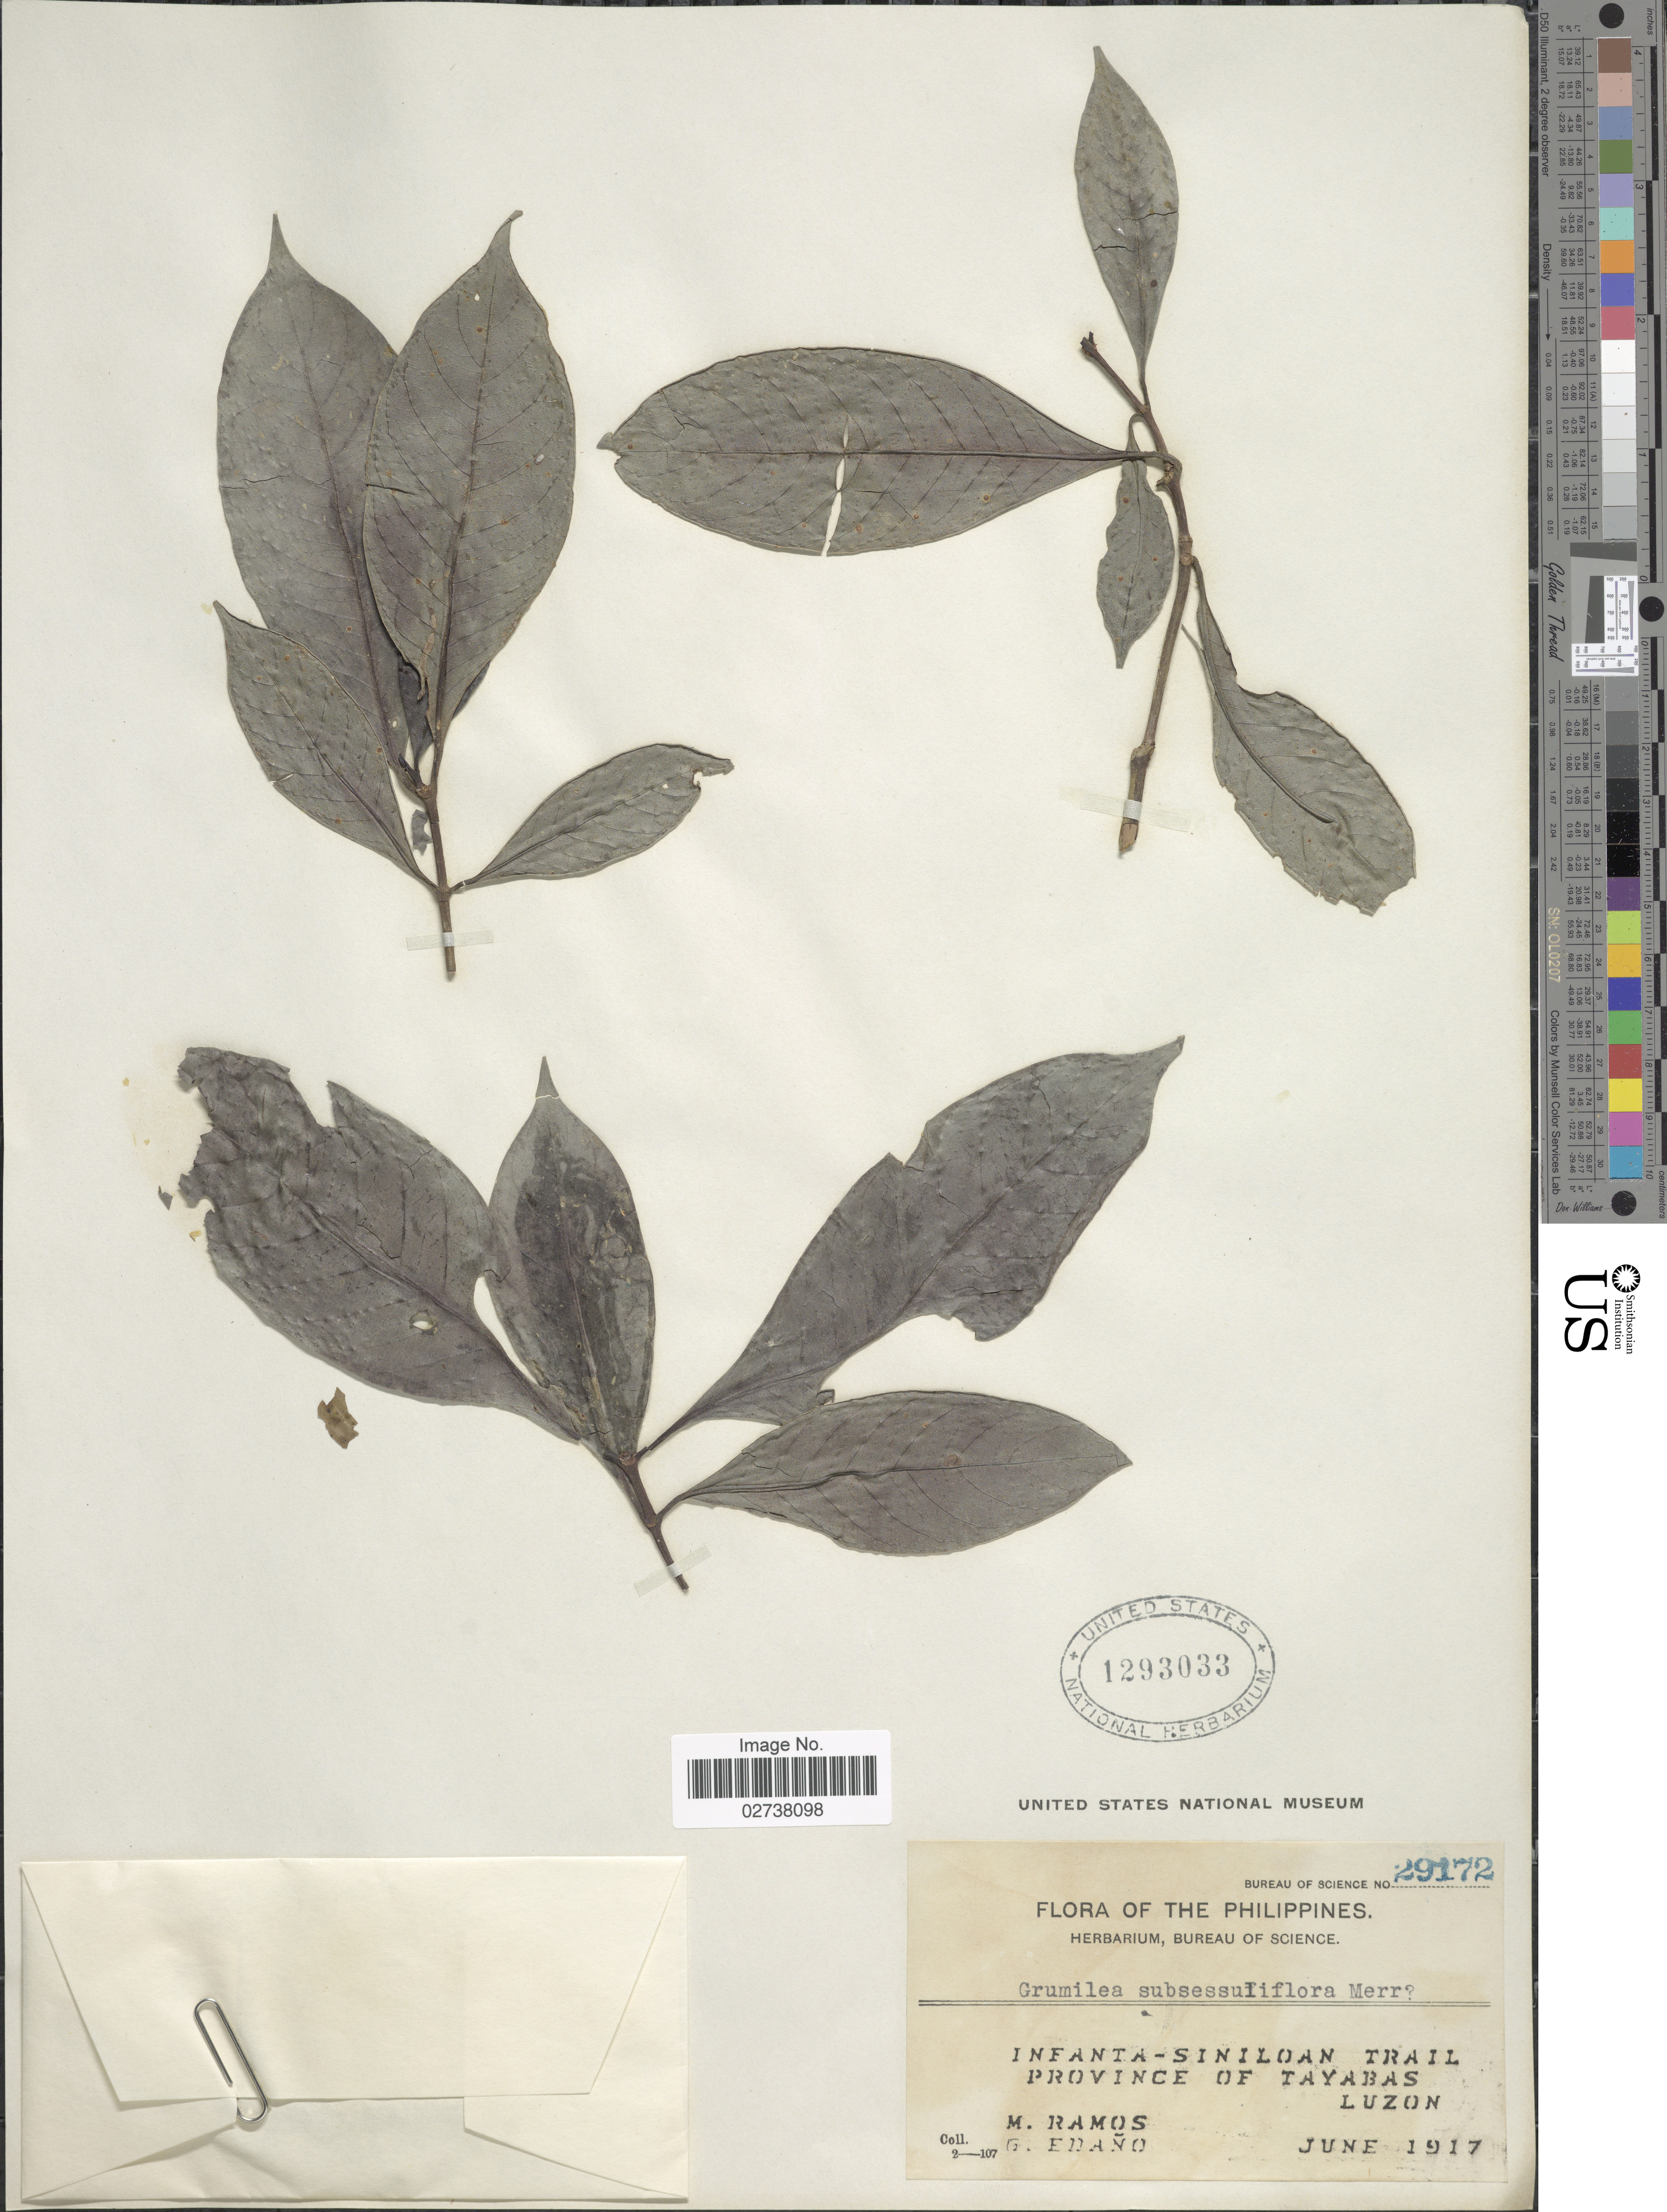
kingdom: Plantae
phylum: Tracheophyta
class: Magnoliopsida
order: Gentianales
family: Rubiaceae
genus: Psychotria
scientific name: Psychotria subsessiliflora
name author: Elmer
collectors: M. Ramos & G. Edaño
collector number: Bureau of Science 29172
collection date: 1917-06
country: Philippines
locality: Infanta-Siniloan Trail, Province of Tayabas, Luzon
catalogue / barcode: US 1293033